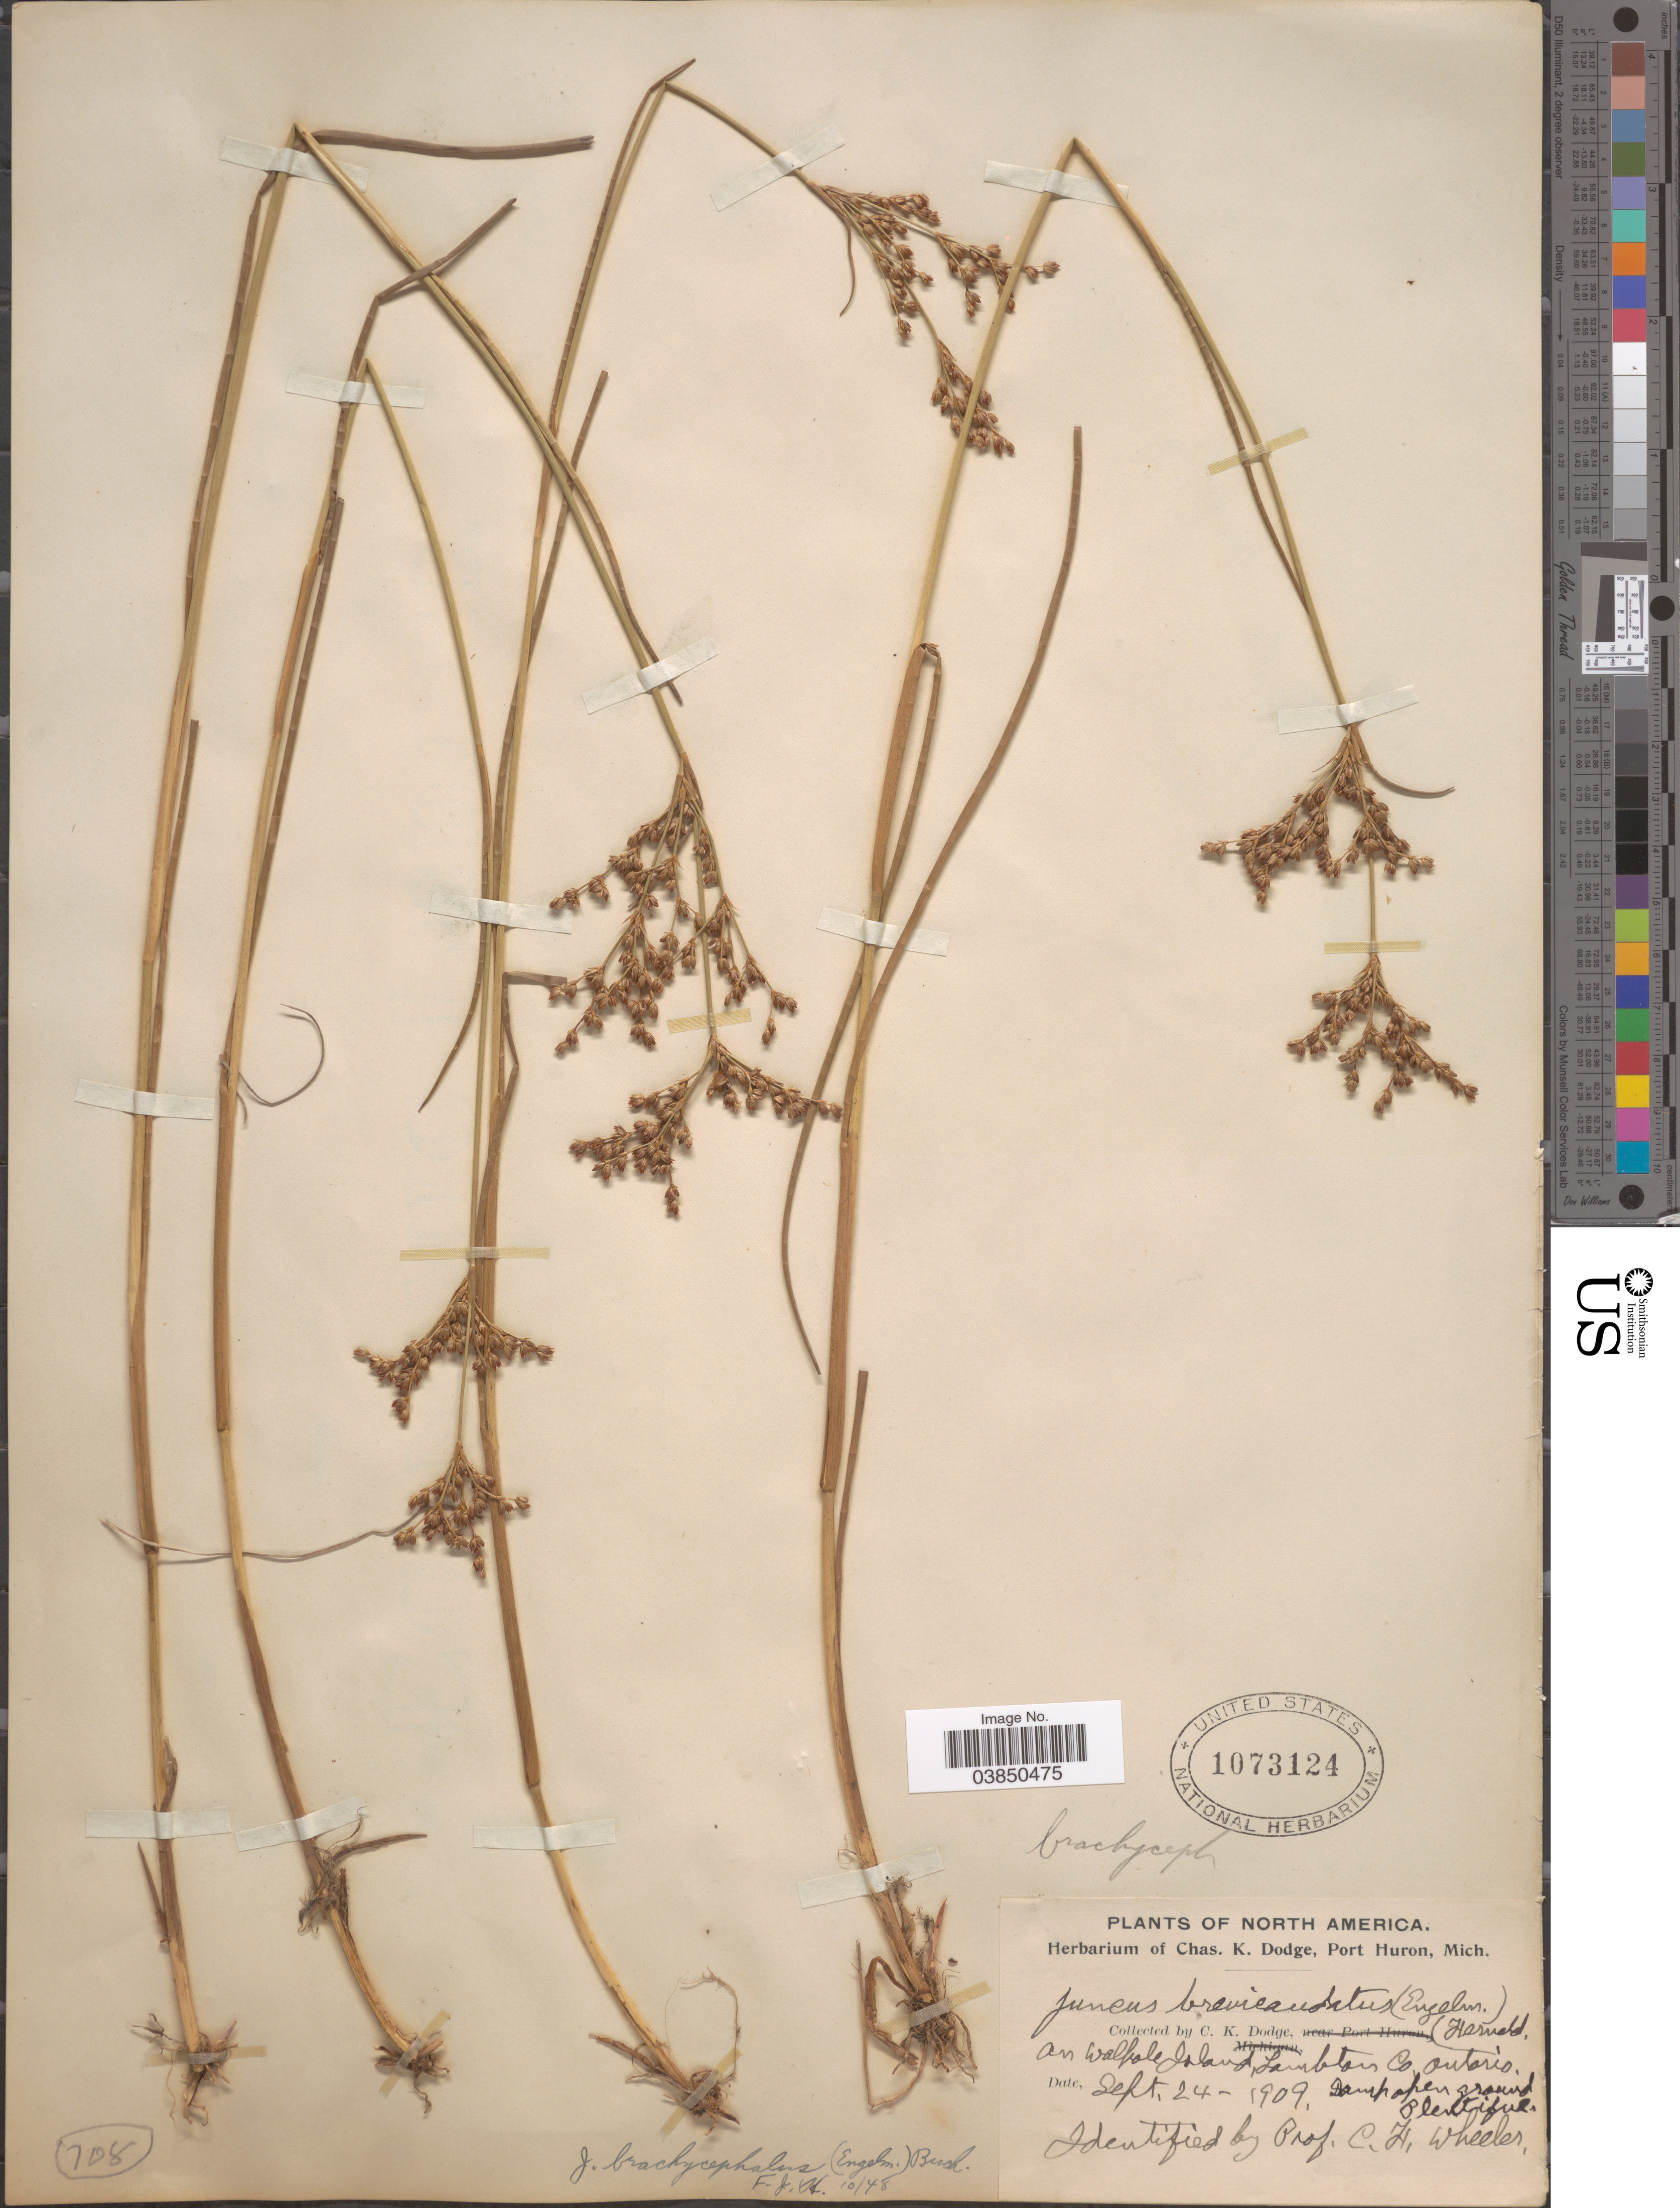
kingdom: Plantae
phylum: Tracheophyta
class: Liliopsida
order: Poales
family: Juncaceae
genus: Juncus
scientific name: Juncus brachycephalus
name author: (Engelm.) Buchenau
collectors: C. Dodge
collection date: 1909-09-24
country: Canada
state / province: Ontario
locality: On walpole Island, Lambton Co.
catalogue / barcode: US 1073124